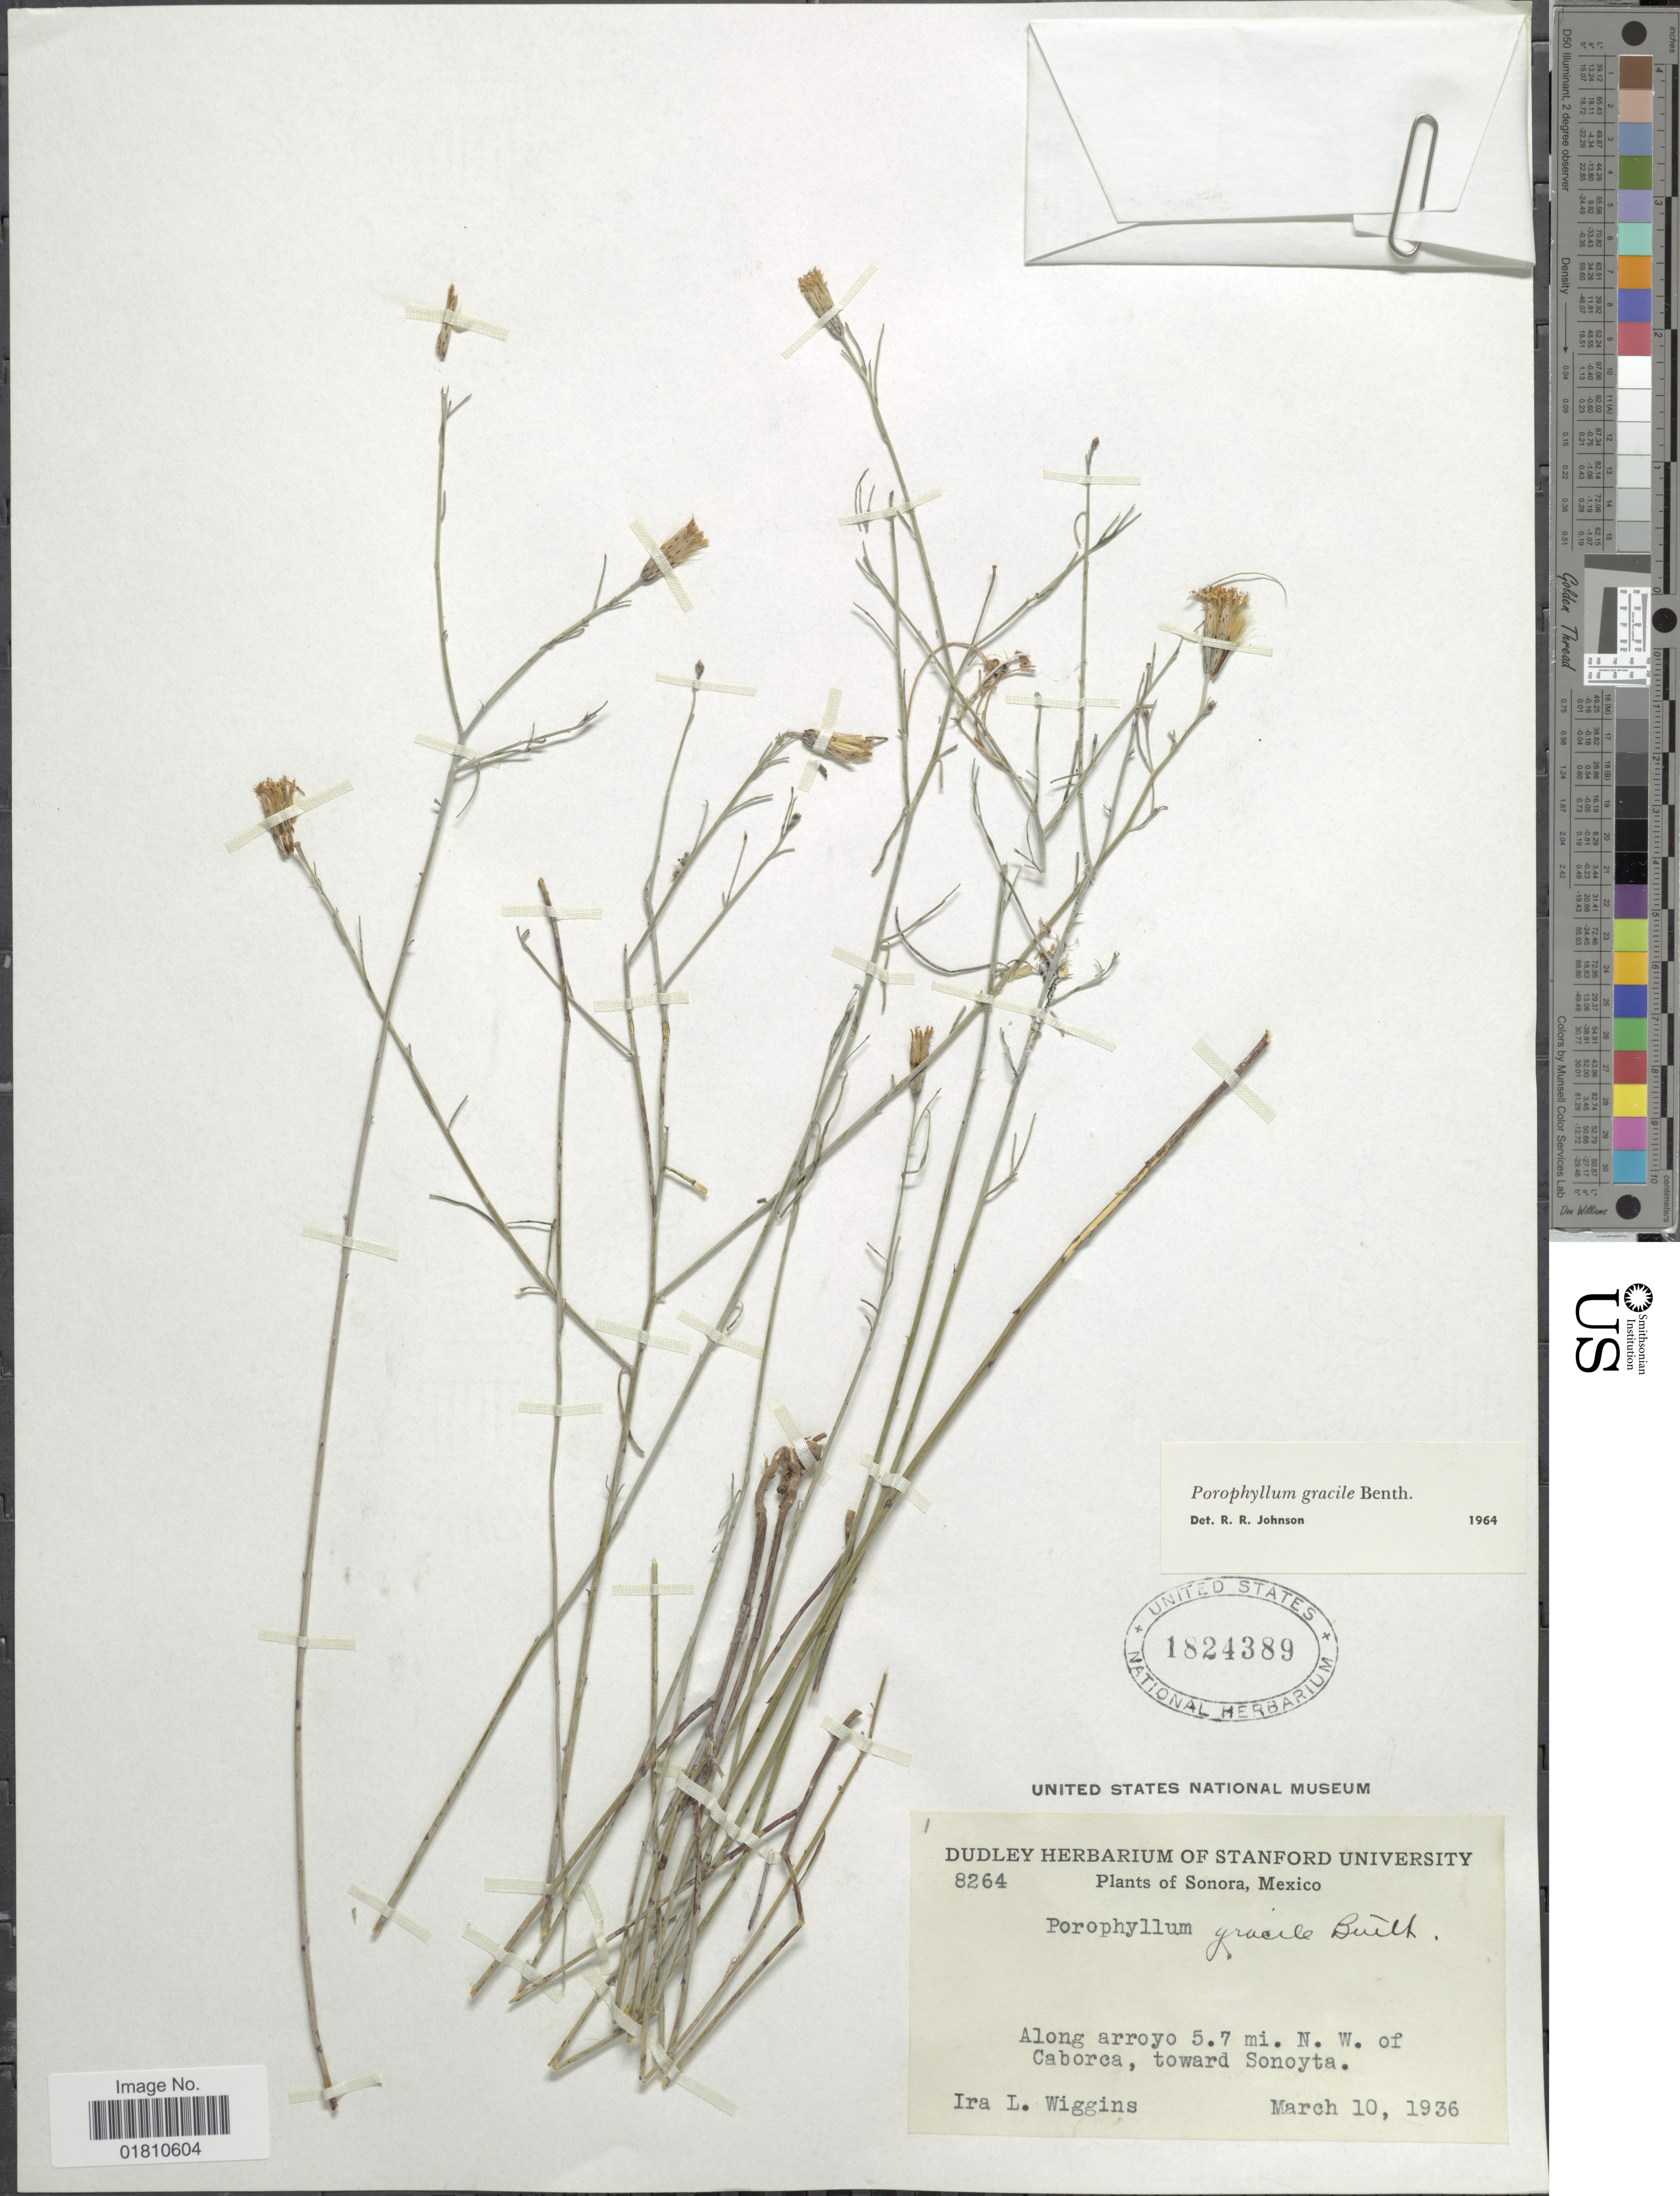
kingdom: Plantae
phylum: Tracheophyta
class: Magnoliopsida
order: Asterales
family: Asteraceae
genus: Porophyllum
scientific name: Porophyllum gracile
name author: Benth.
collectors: I. L. Wiggins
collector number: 8264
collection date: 1936-03-10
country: Mexico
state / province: Sonora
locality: Along Arroyo 5.7 mi. N. W. of Caborca, toward Sonoyta.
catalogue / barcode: US 1824389